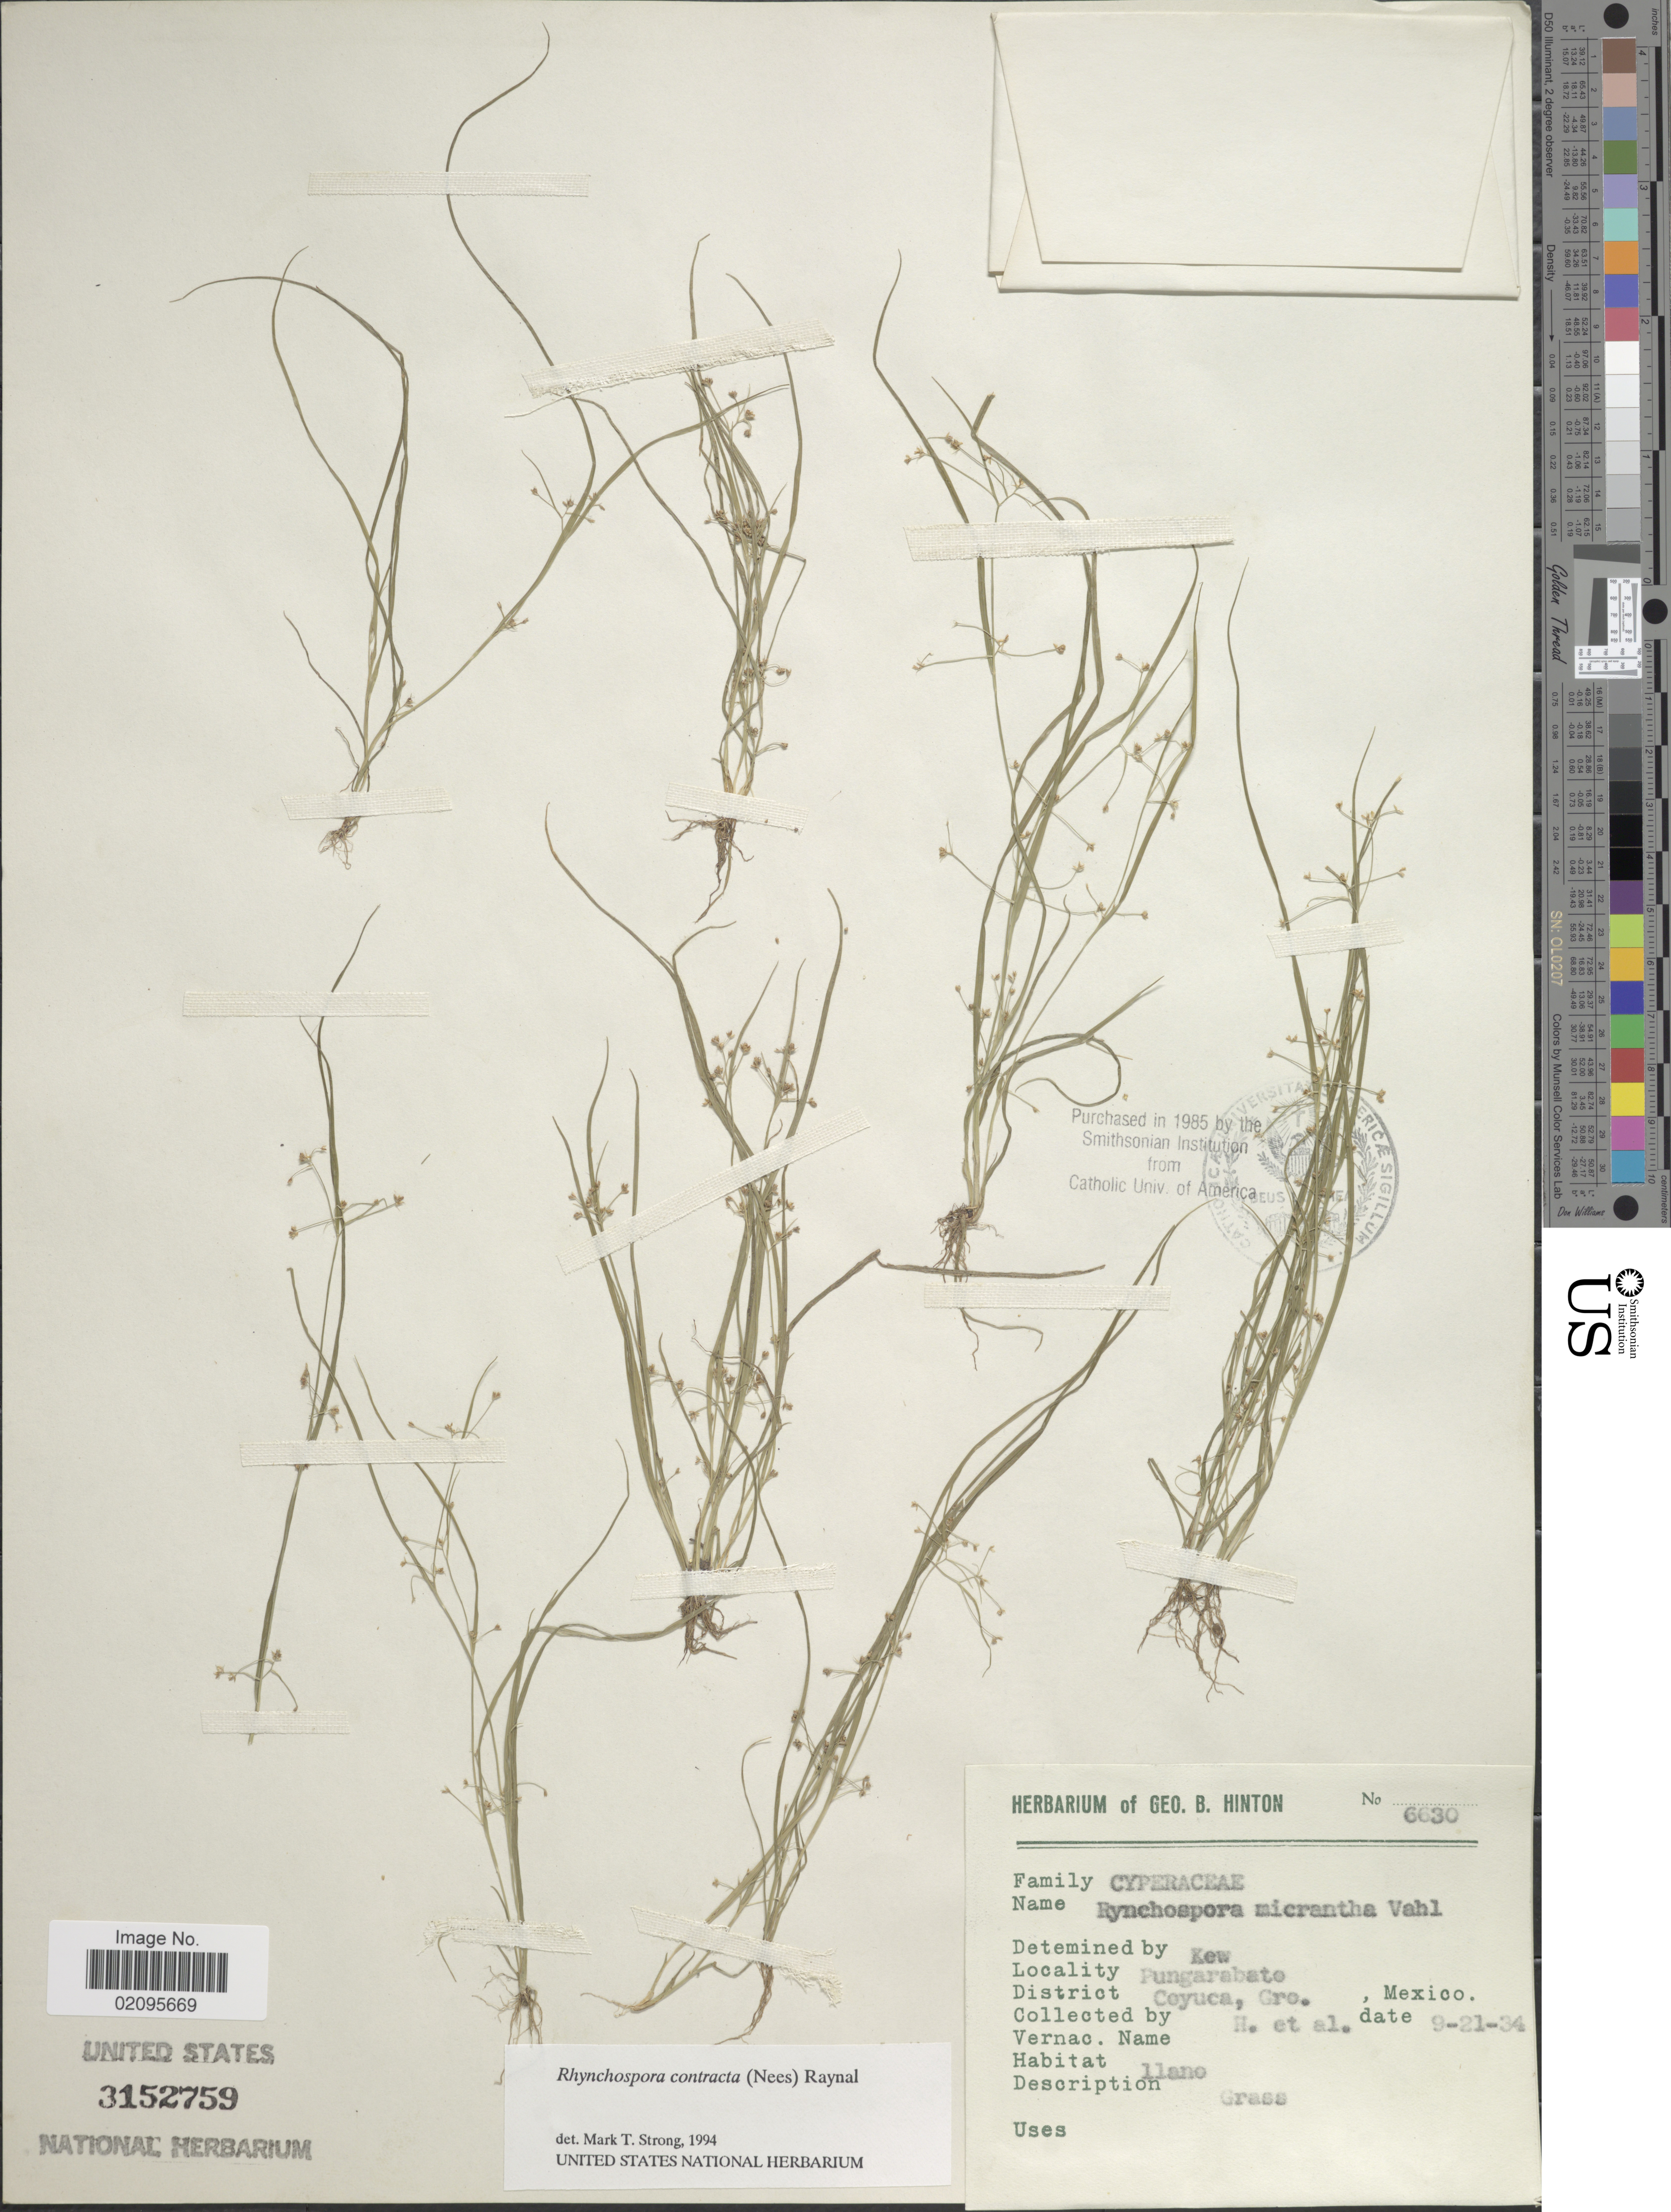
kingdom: Plantae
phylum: Tracheophyta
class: Liliopsida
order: Poales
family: Cyperaceae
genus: Rhynchospora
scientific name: Rhynchospora contracta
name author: (Nees) J. Raynal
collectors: G. B. Hinton & et al.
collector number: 6630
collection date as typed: Transcribed d/m/y: 21/9/34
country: Mexico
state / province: Guerrero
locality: Pungarabato, District Coyuca.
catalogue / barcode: US 3152759